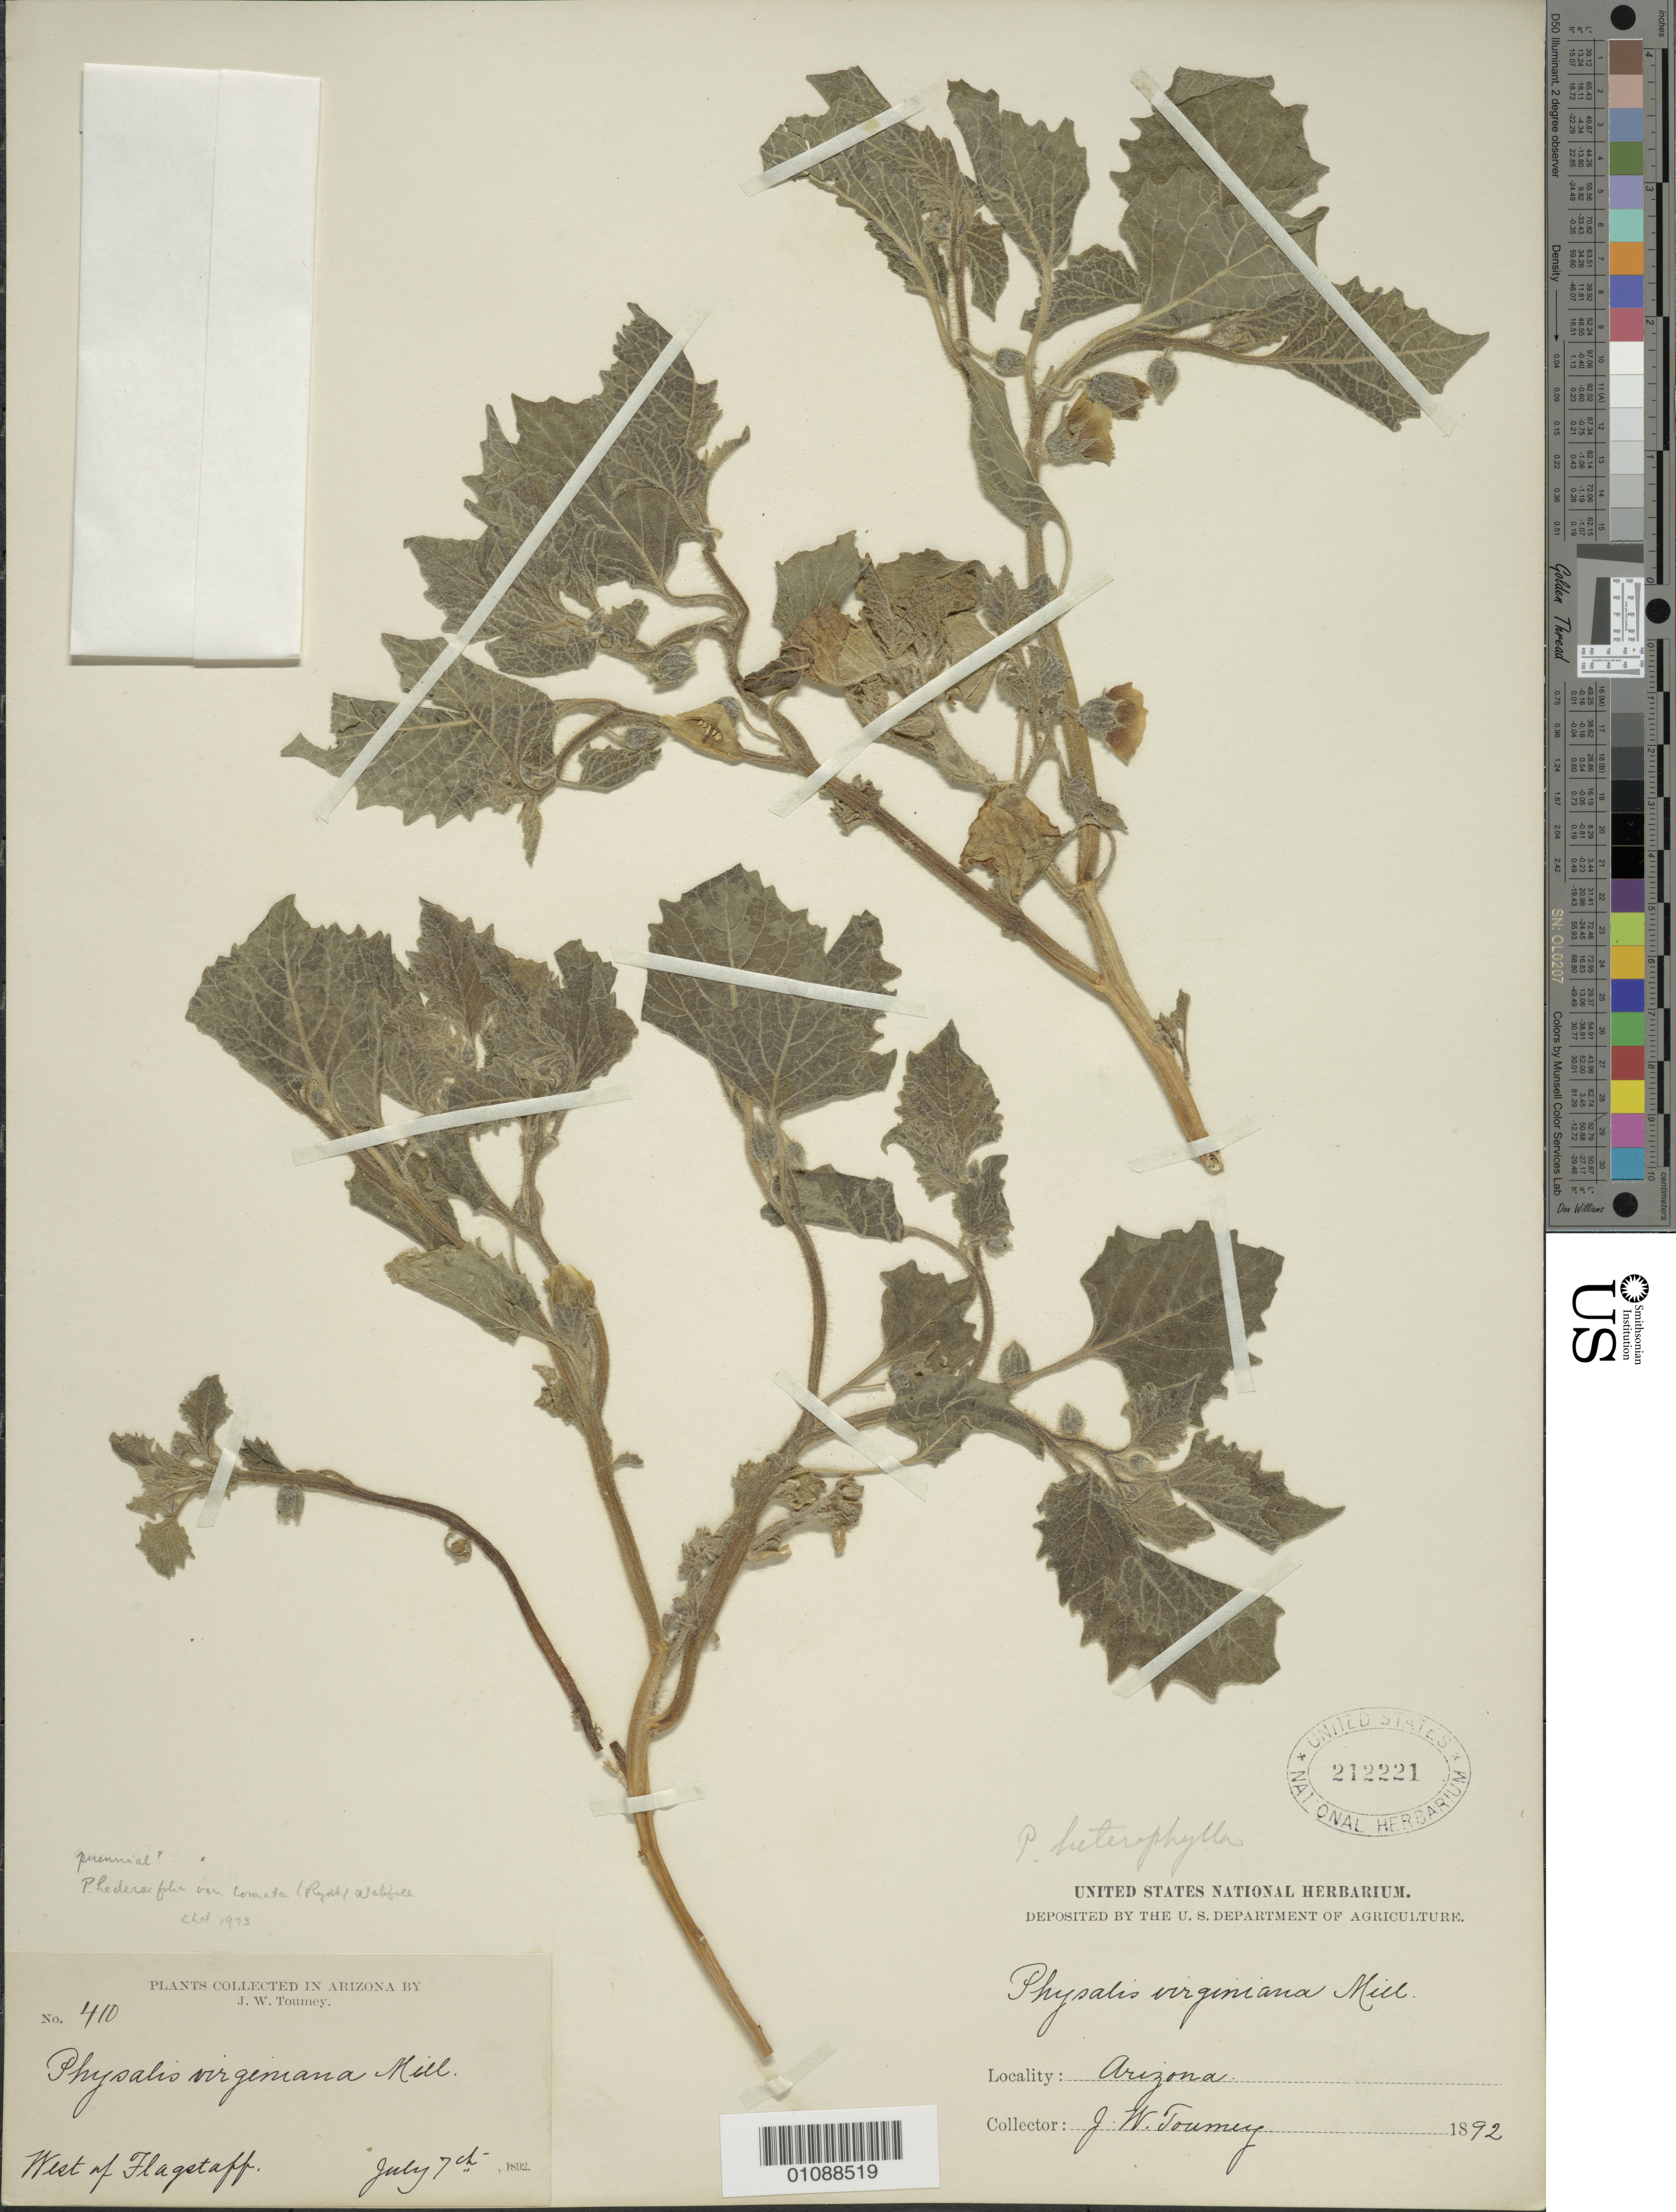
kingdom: Plantae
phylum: Tracheophyta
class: Magnoliopsida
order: Solanales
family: Solanaceae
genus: Physalis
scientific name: Physalis hederifolia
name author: A. Gray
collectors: J. W. Toumey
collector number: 410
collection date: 1892-07-07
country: United States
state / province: Arizona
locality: West of Flagstaff.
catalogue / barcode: US 212221